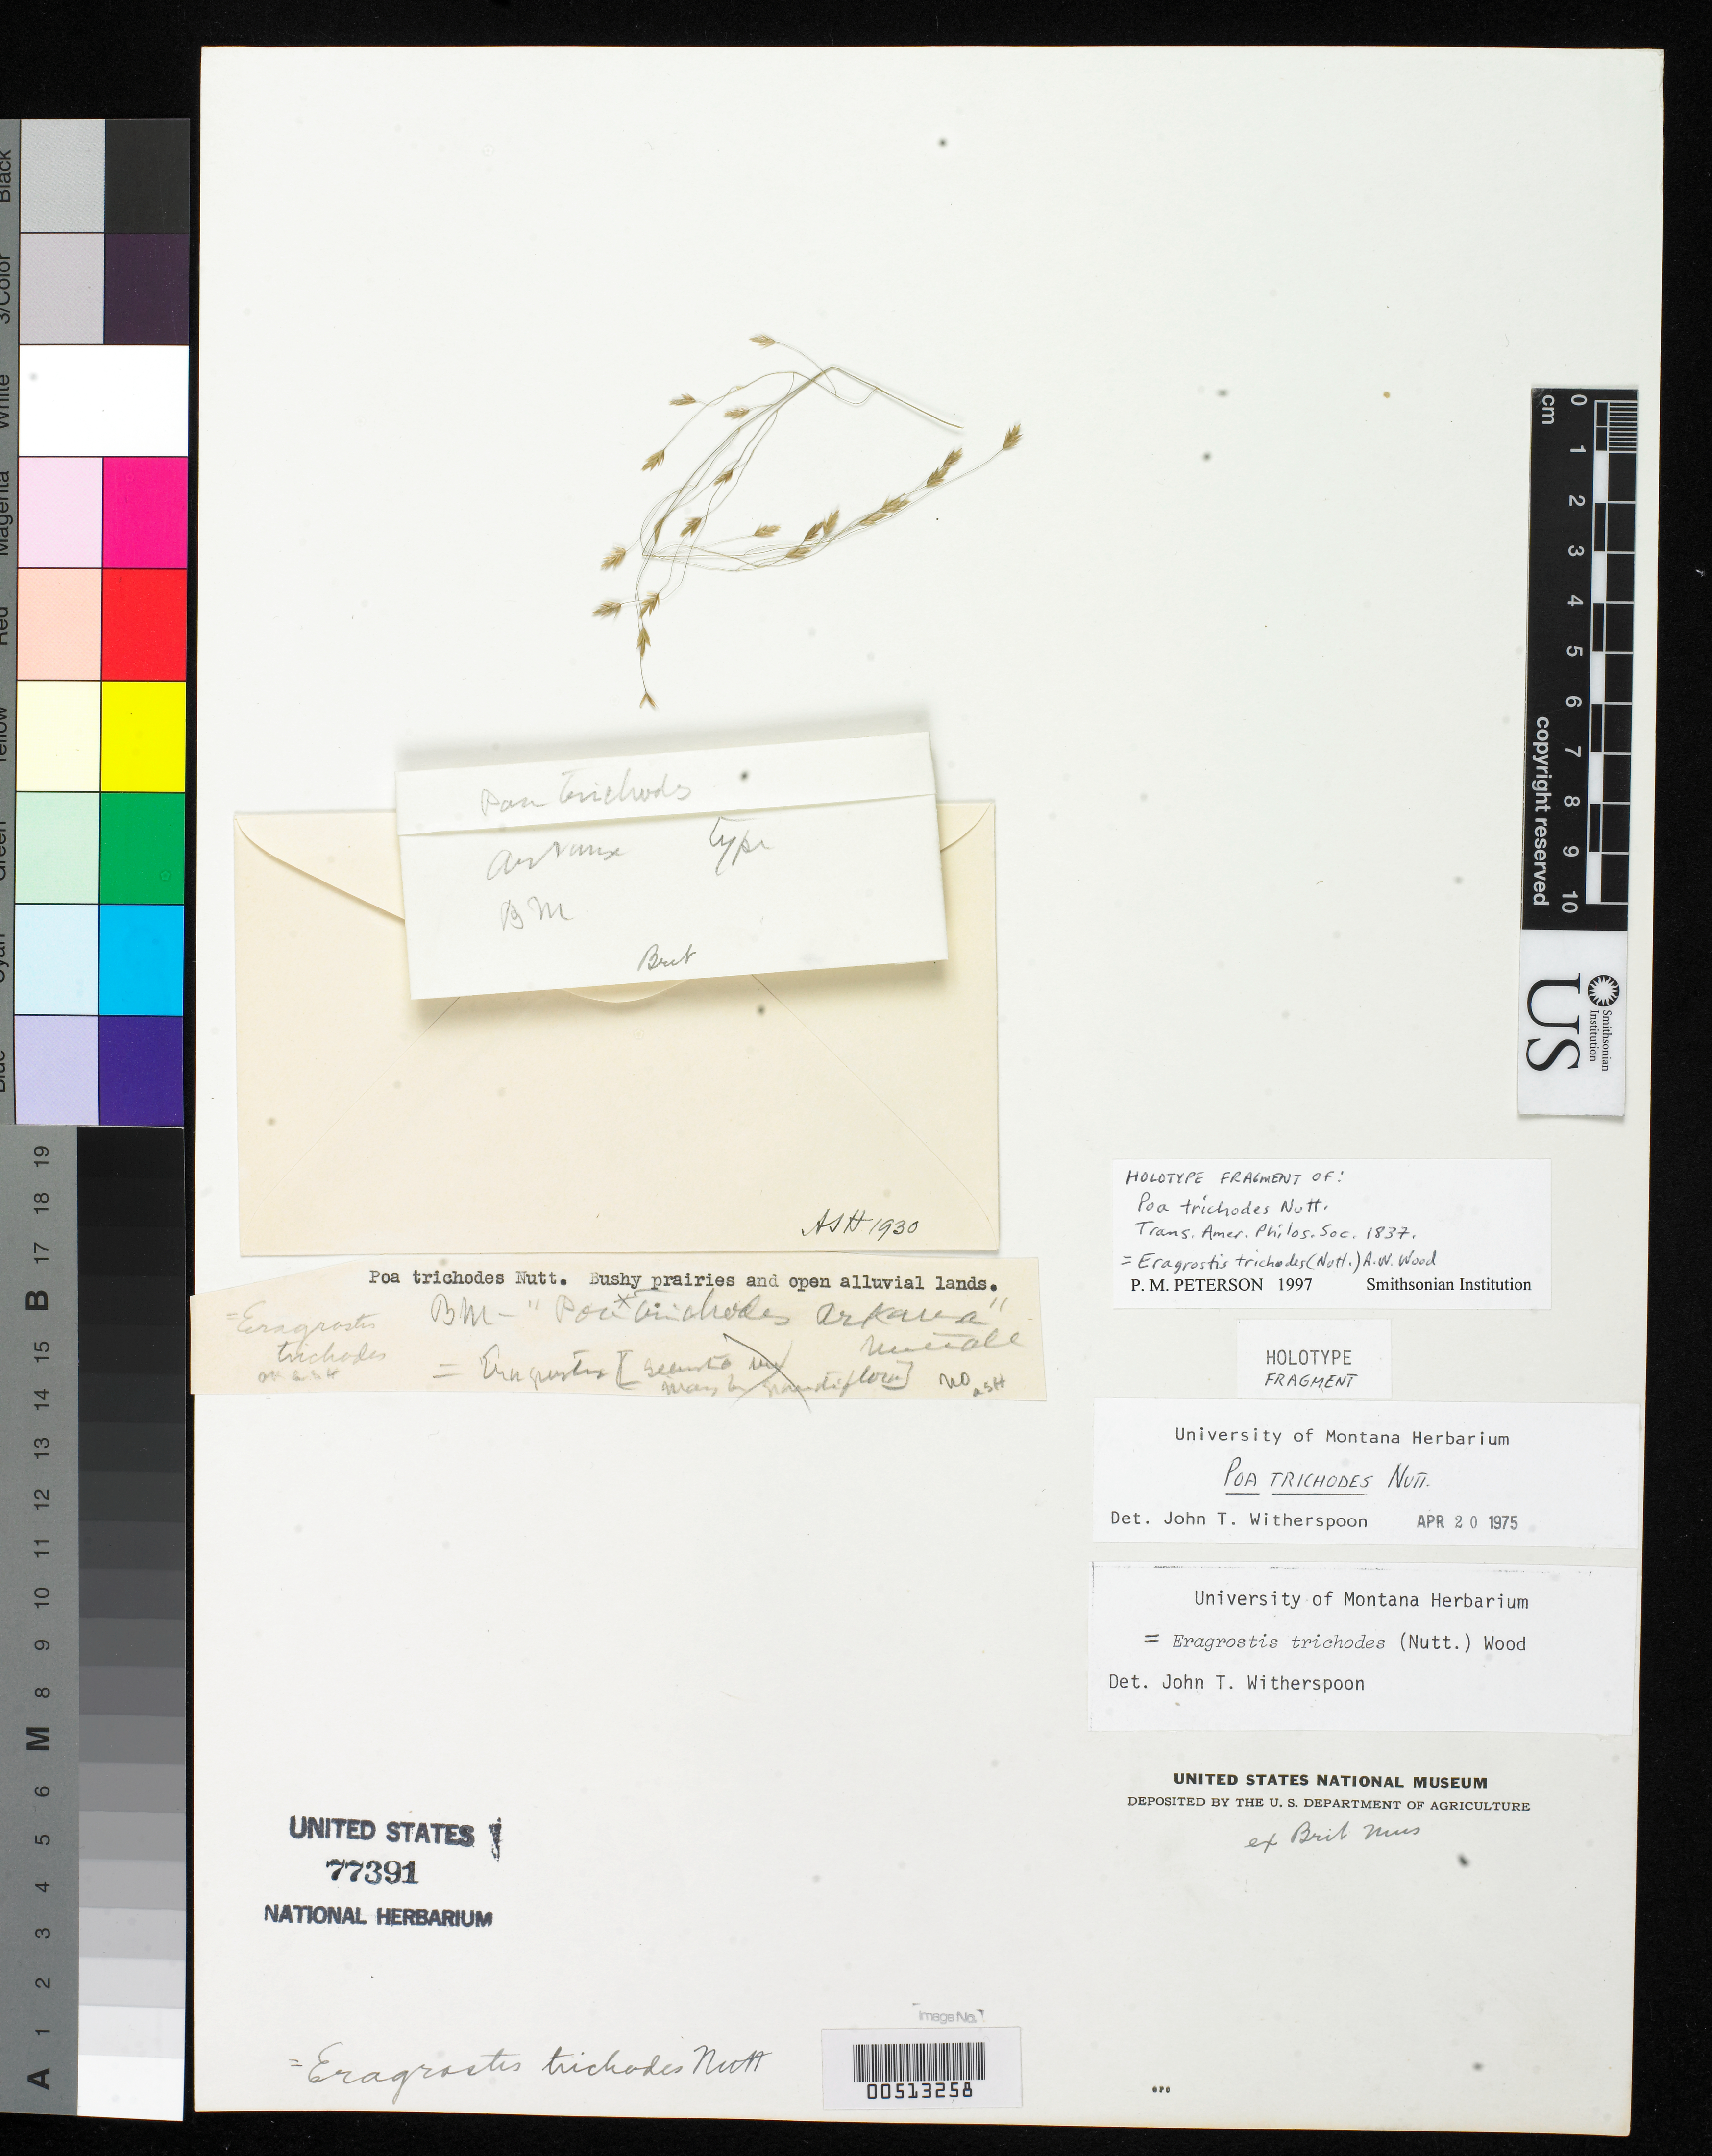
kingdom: Plantae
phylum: Tracheophyta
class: Liliopsida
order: Poales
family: Poaceae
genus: Poa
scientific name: Poa trichodes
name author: Nutt.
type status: Type Fragment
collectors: T. Nuttall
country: United States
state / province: Arkansas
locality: Bushy prairies & open alluvial lands.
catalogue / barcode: US 77391